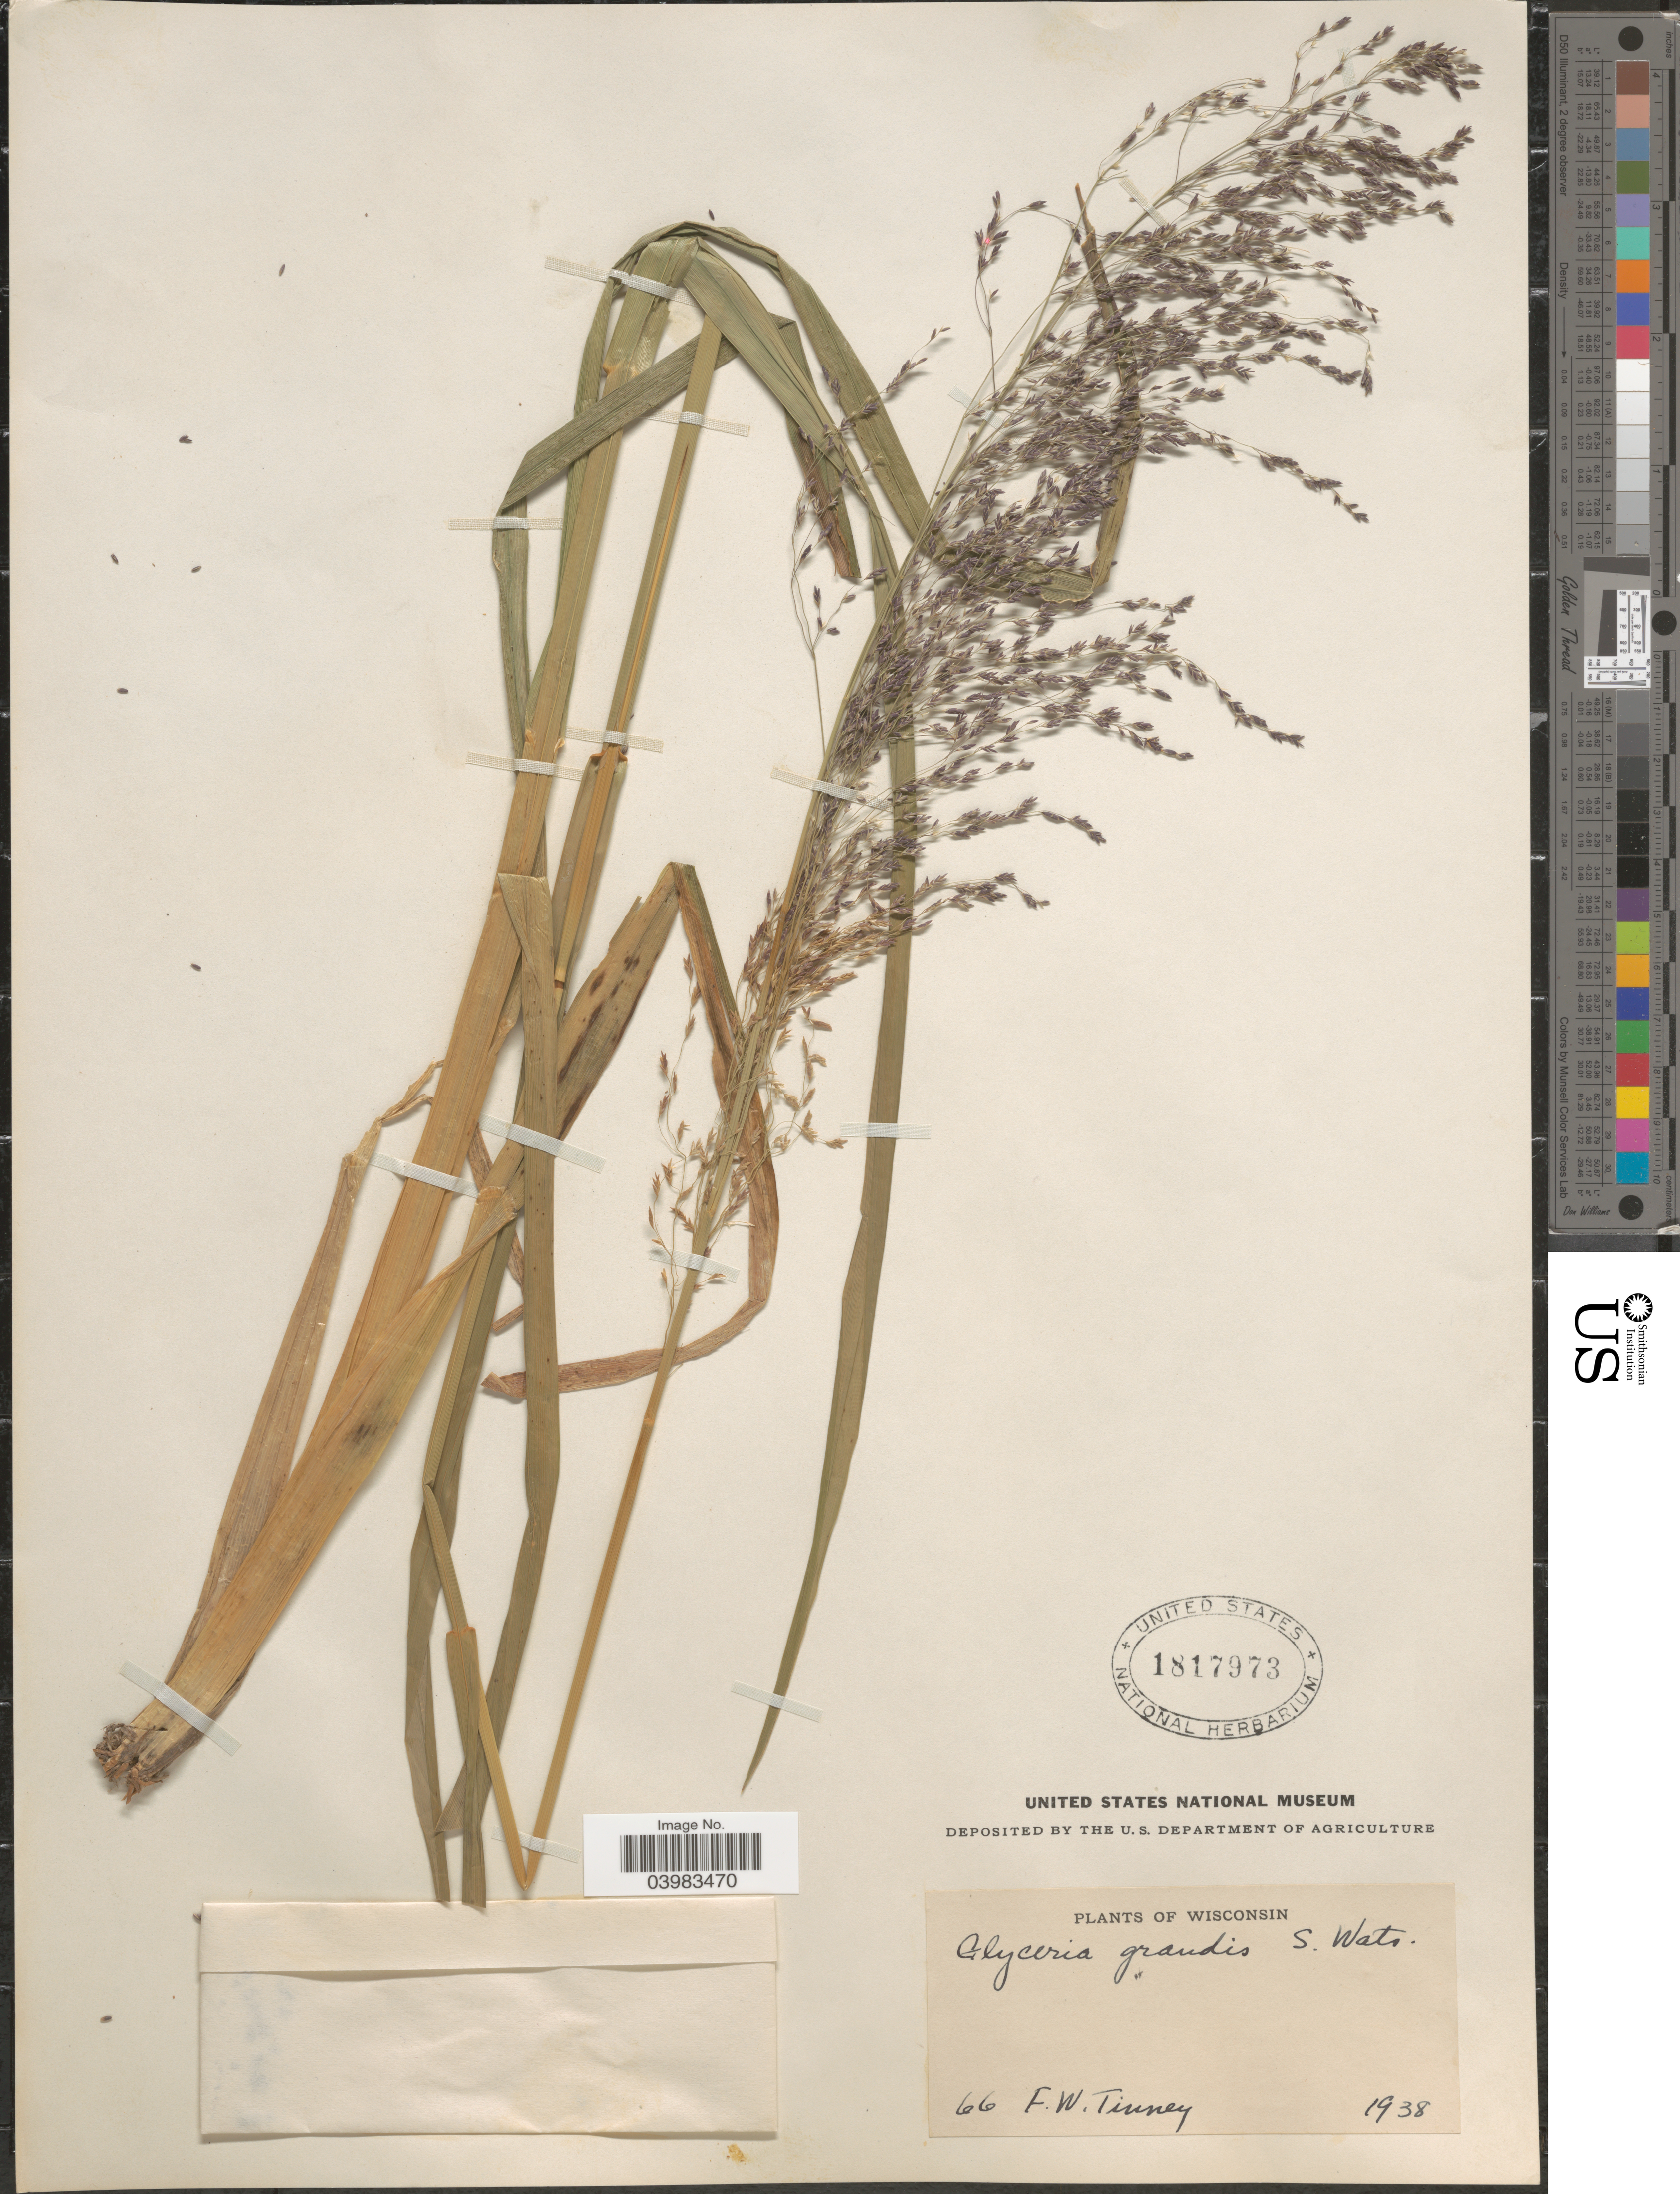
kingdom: Plantae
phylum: Tracheophyta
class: Liliopsida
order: Poales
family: Poaceae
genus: Glyceria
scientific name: Glyceria grandis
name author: S. Watson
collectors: F. Tinney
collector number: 66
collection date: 1938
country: United States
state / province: Wisconsin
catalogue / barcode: US 1817973